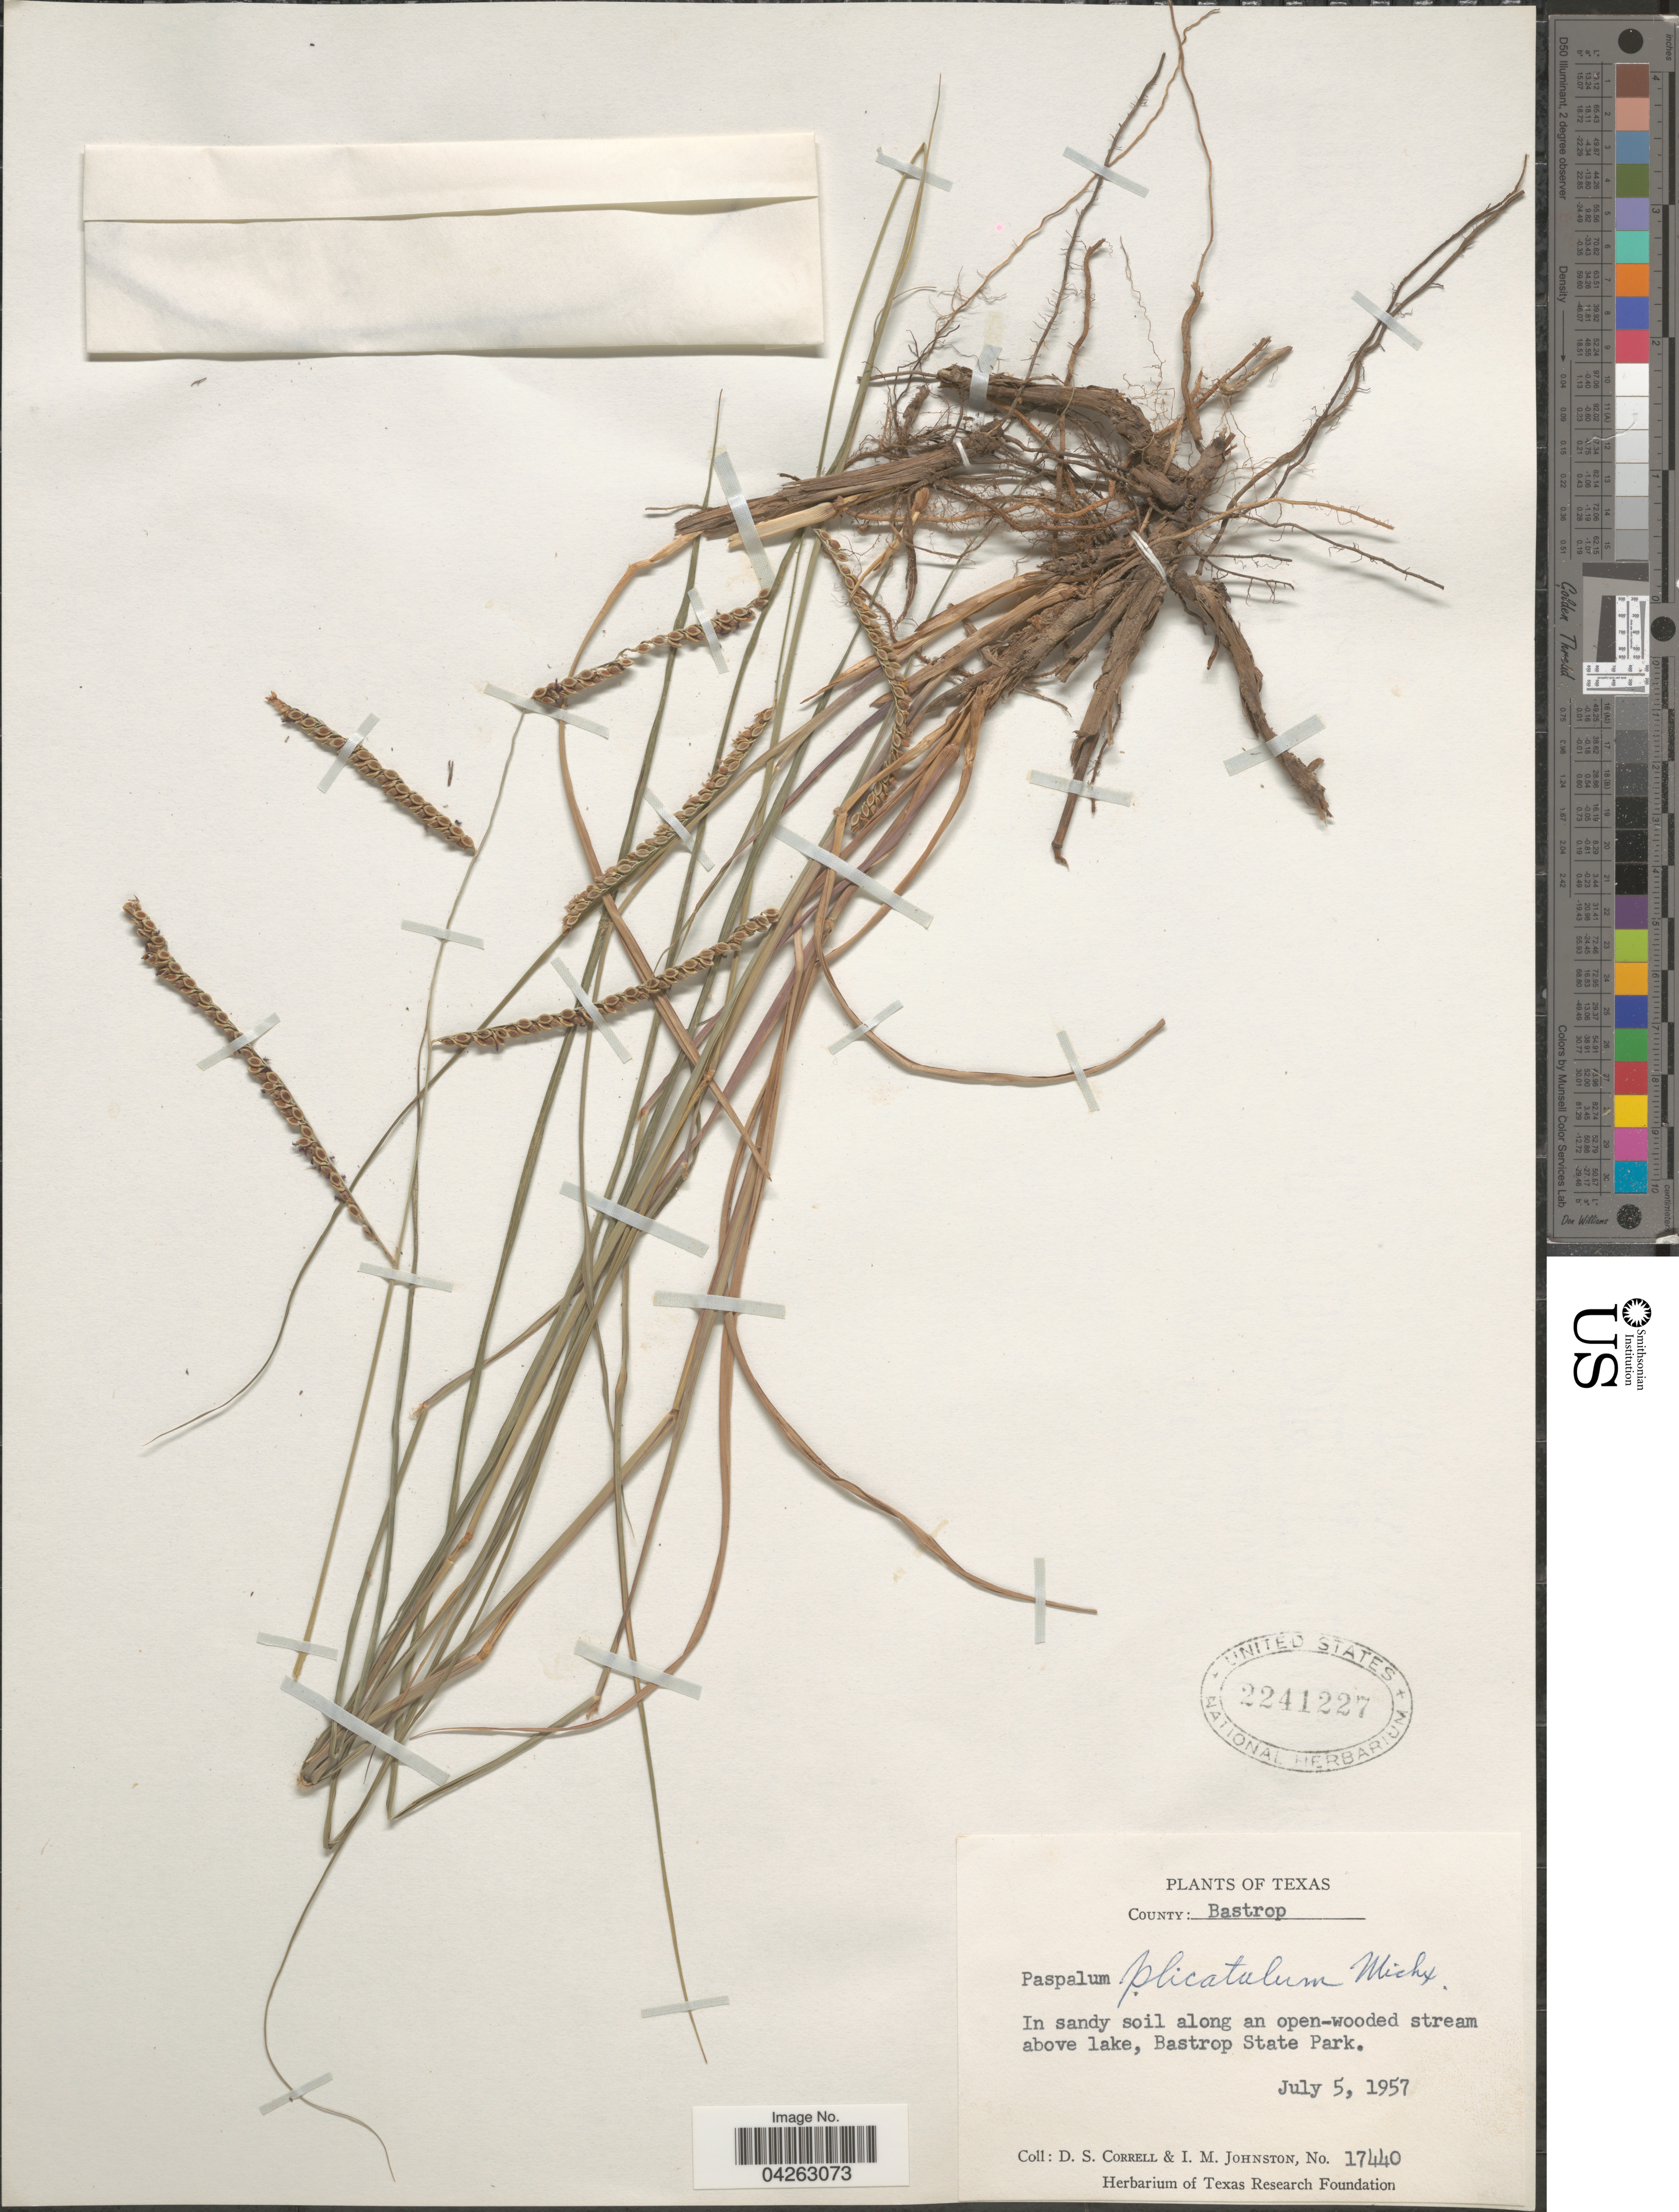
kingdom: Plantae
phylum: Tracheophyta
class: Liliopsida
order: Poales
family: Poaceae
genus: Paspalum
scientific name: Paspalum plicatulum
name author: Michx.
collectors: D. S. Correll & I.M. Johnston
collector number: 17440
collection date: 1957-07-05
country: United States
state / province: Texas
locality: County: Bastrop. In sandy soil along an open-wooded stream above lake, Bastrop State Park.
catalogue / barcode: US 2241227